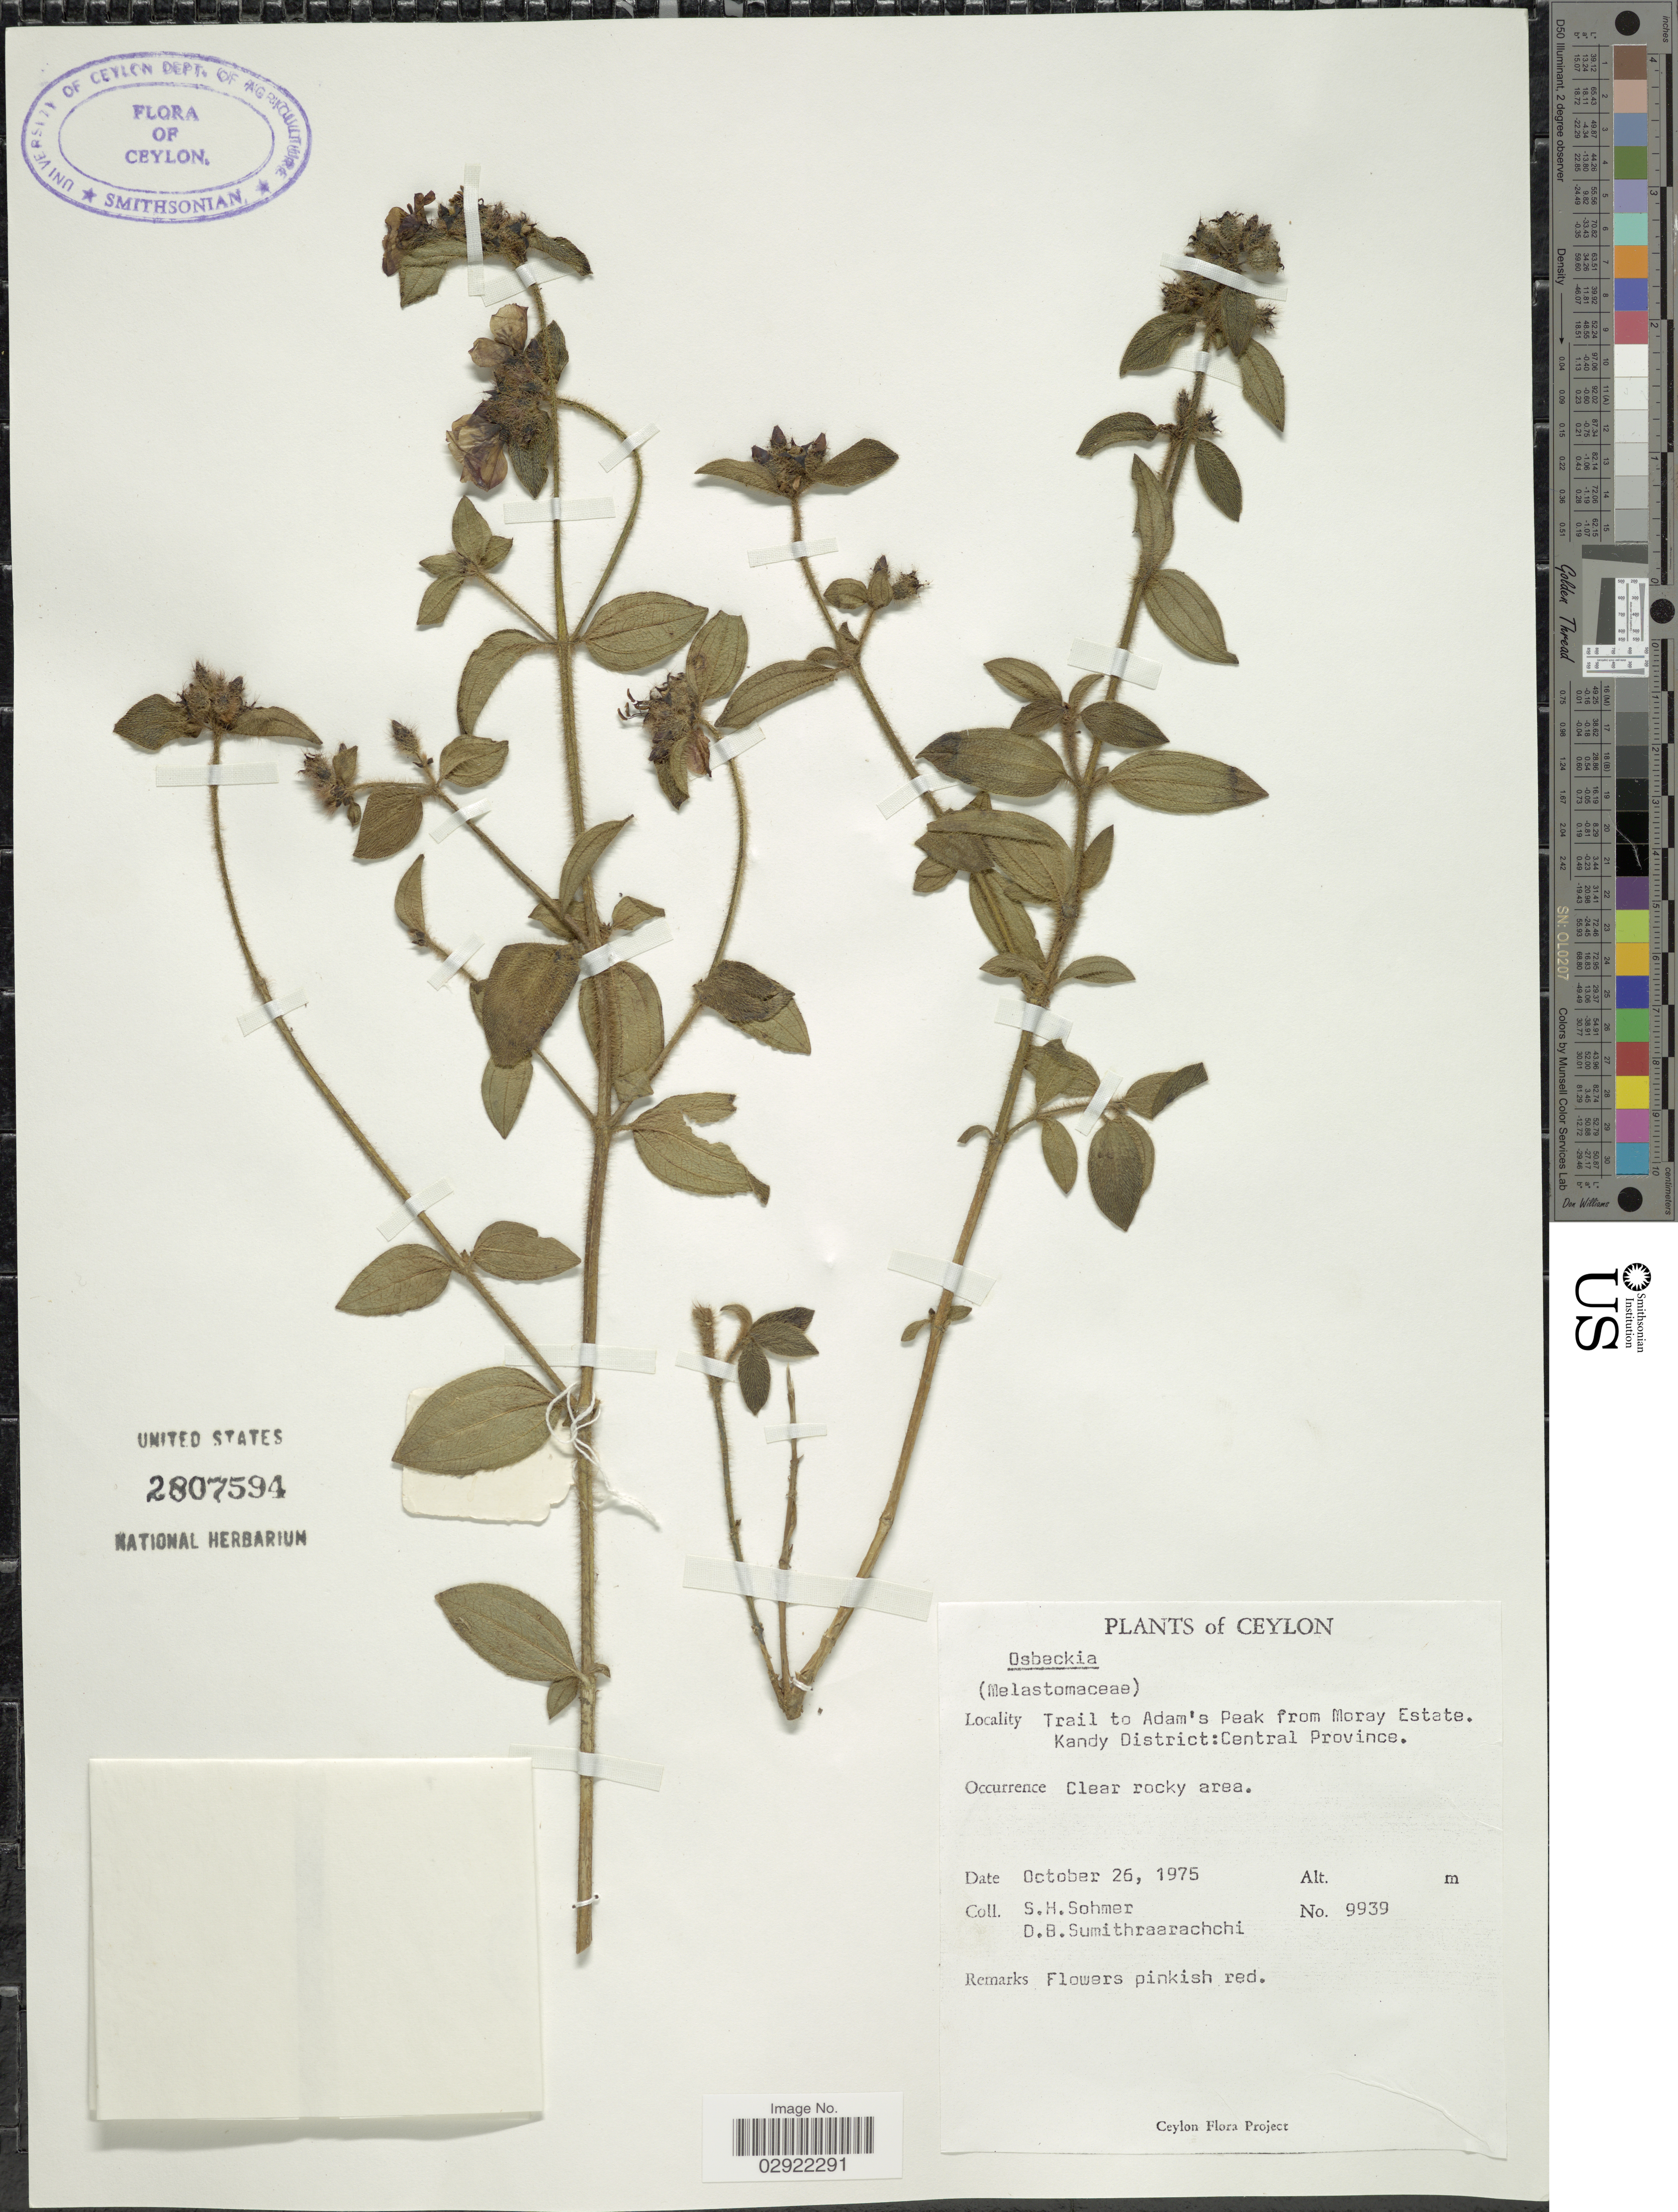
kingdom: Plantae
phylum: Tracheophyta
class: Magnoliopsida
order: Myrtales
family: Melastomataceae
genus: Osbeckia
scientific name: Osbeckia sp.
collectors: S. H. Sohmer & D. B. Sumithraarachchi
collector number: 9939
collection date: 1975-10-26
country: Sri Lanka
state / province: Central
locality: Ceylon. Trail to Adam's Peak from Moray Estate. Kandy District.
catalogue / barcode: US 2807594